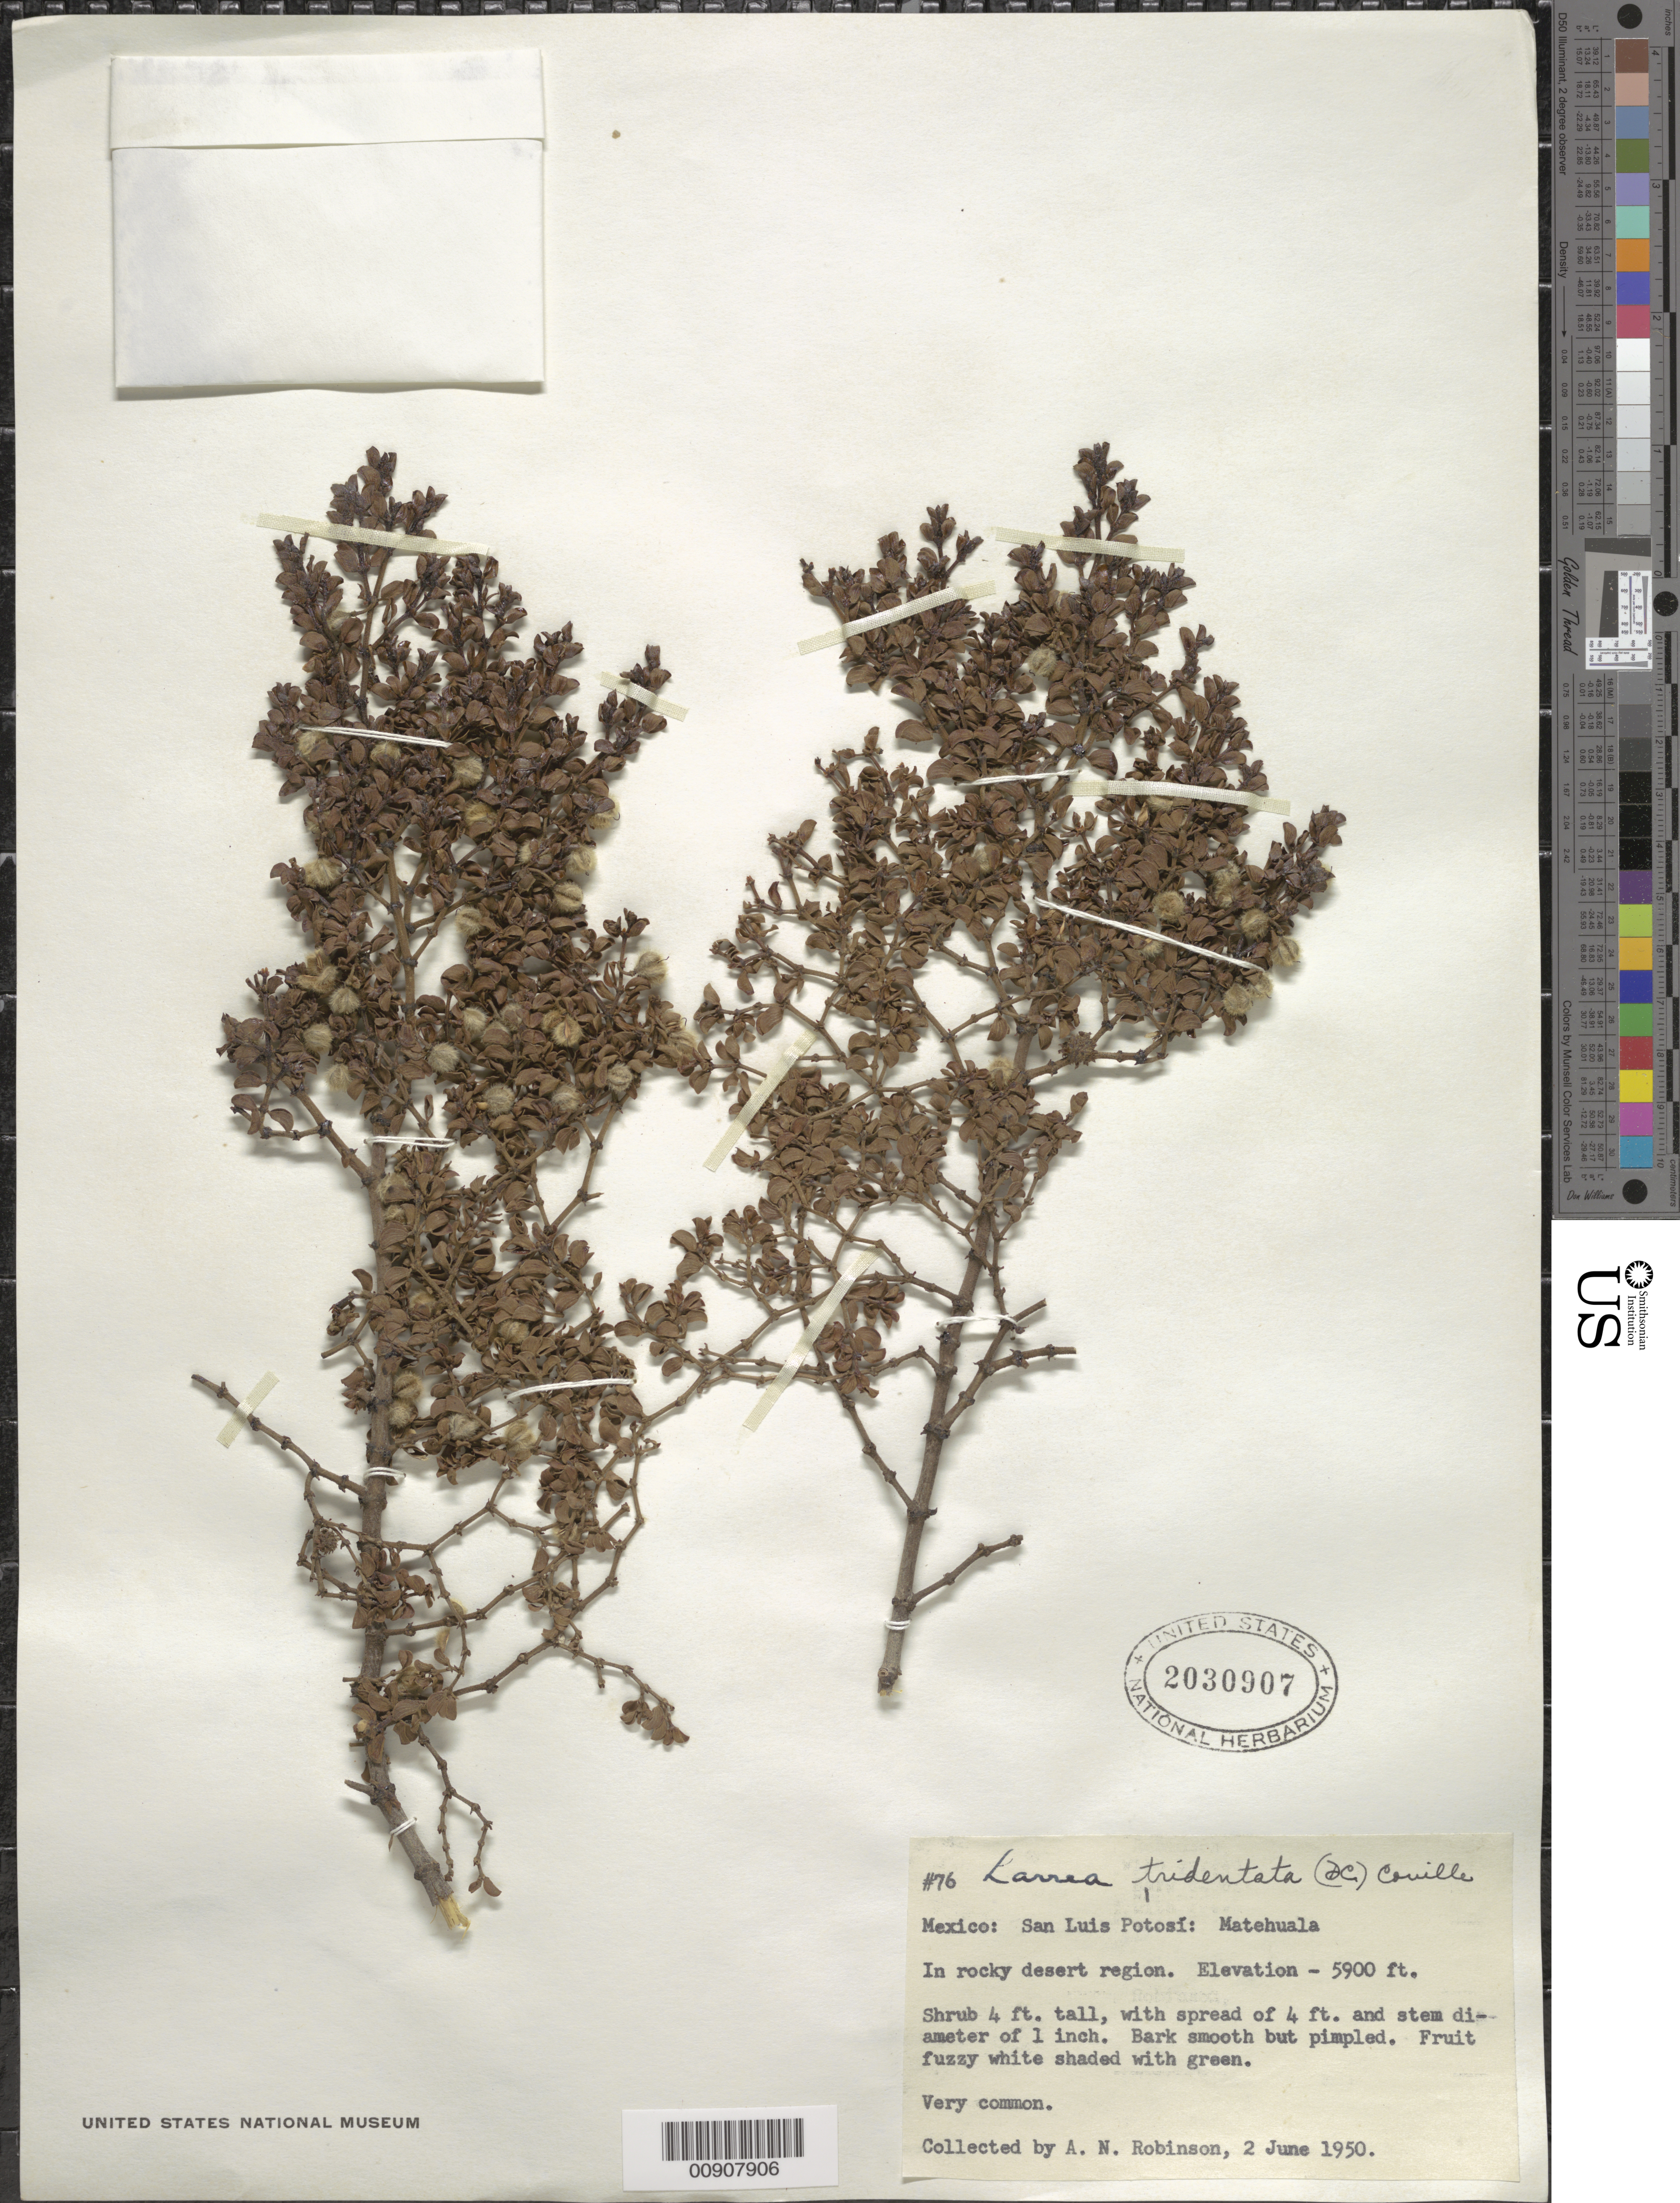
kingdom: Plantae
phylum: Tracheophyta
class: Magnoliopsida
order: Zygophyllales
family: Zygophyllaceae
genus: Larrea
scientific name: Larrea tridentata var. tridentata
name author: (Sessé & Moc. ex DC.) Coville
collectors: A. N. Robinson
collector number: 76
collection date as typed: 02 Jun 1950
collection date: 1950-06-02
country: Mexico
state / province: San Luis Potosí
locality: San Luis Potosí: Matehuala.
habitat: In rockt desert region.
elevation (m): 1798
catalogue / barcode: US 2030907